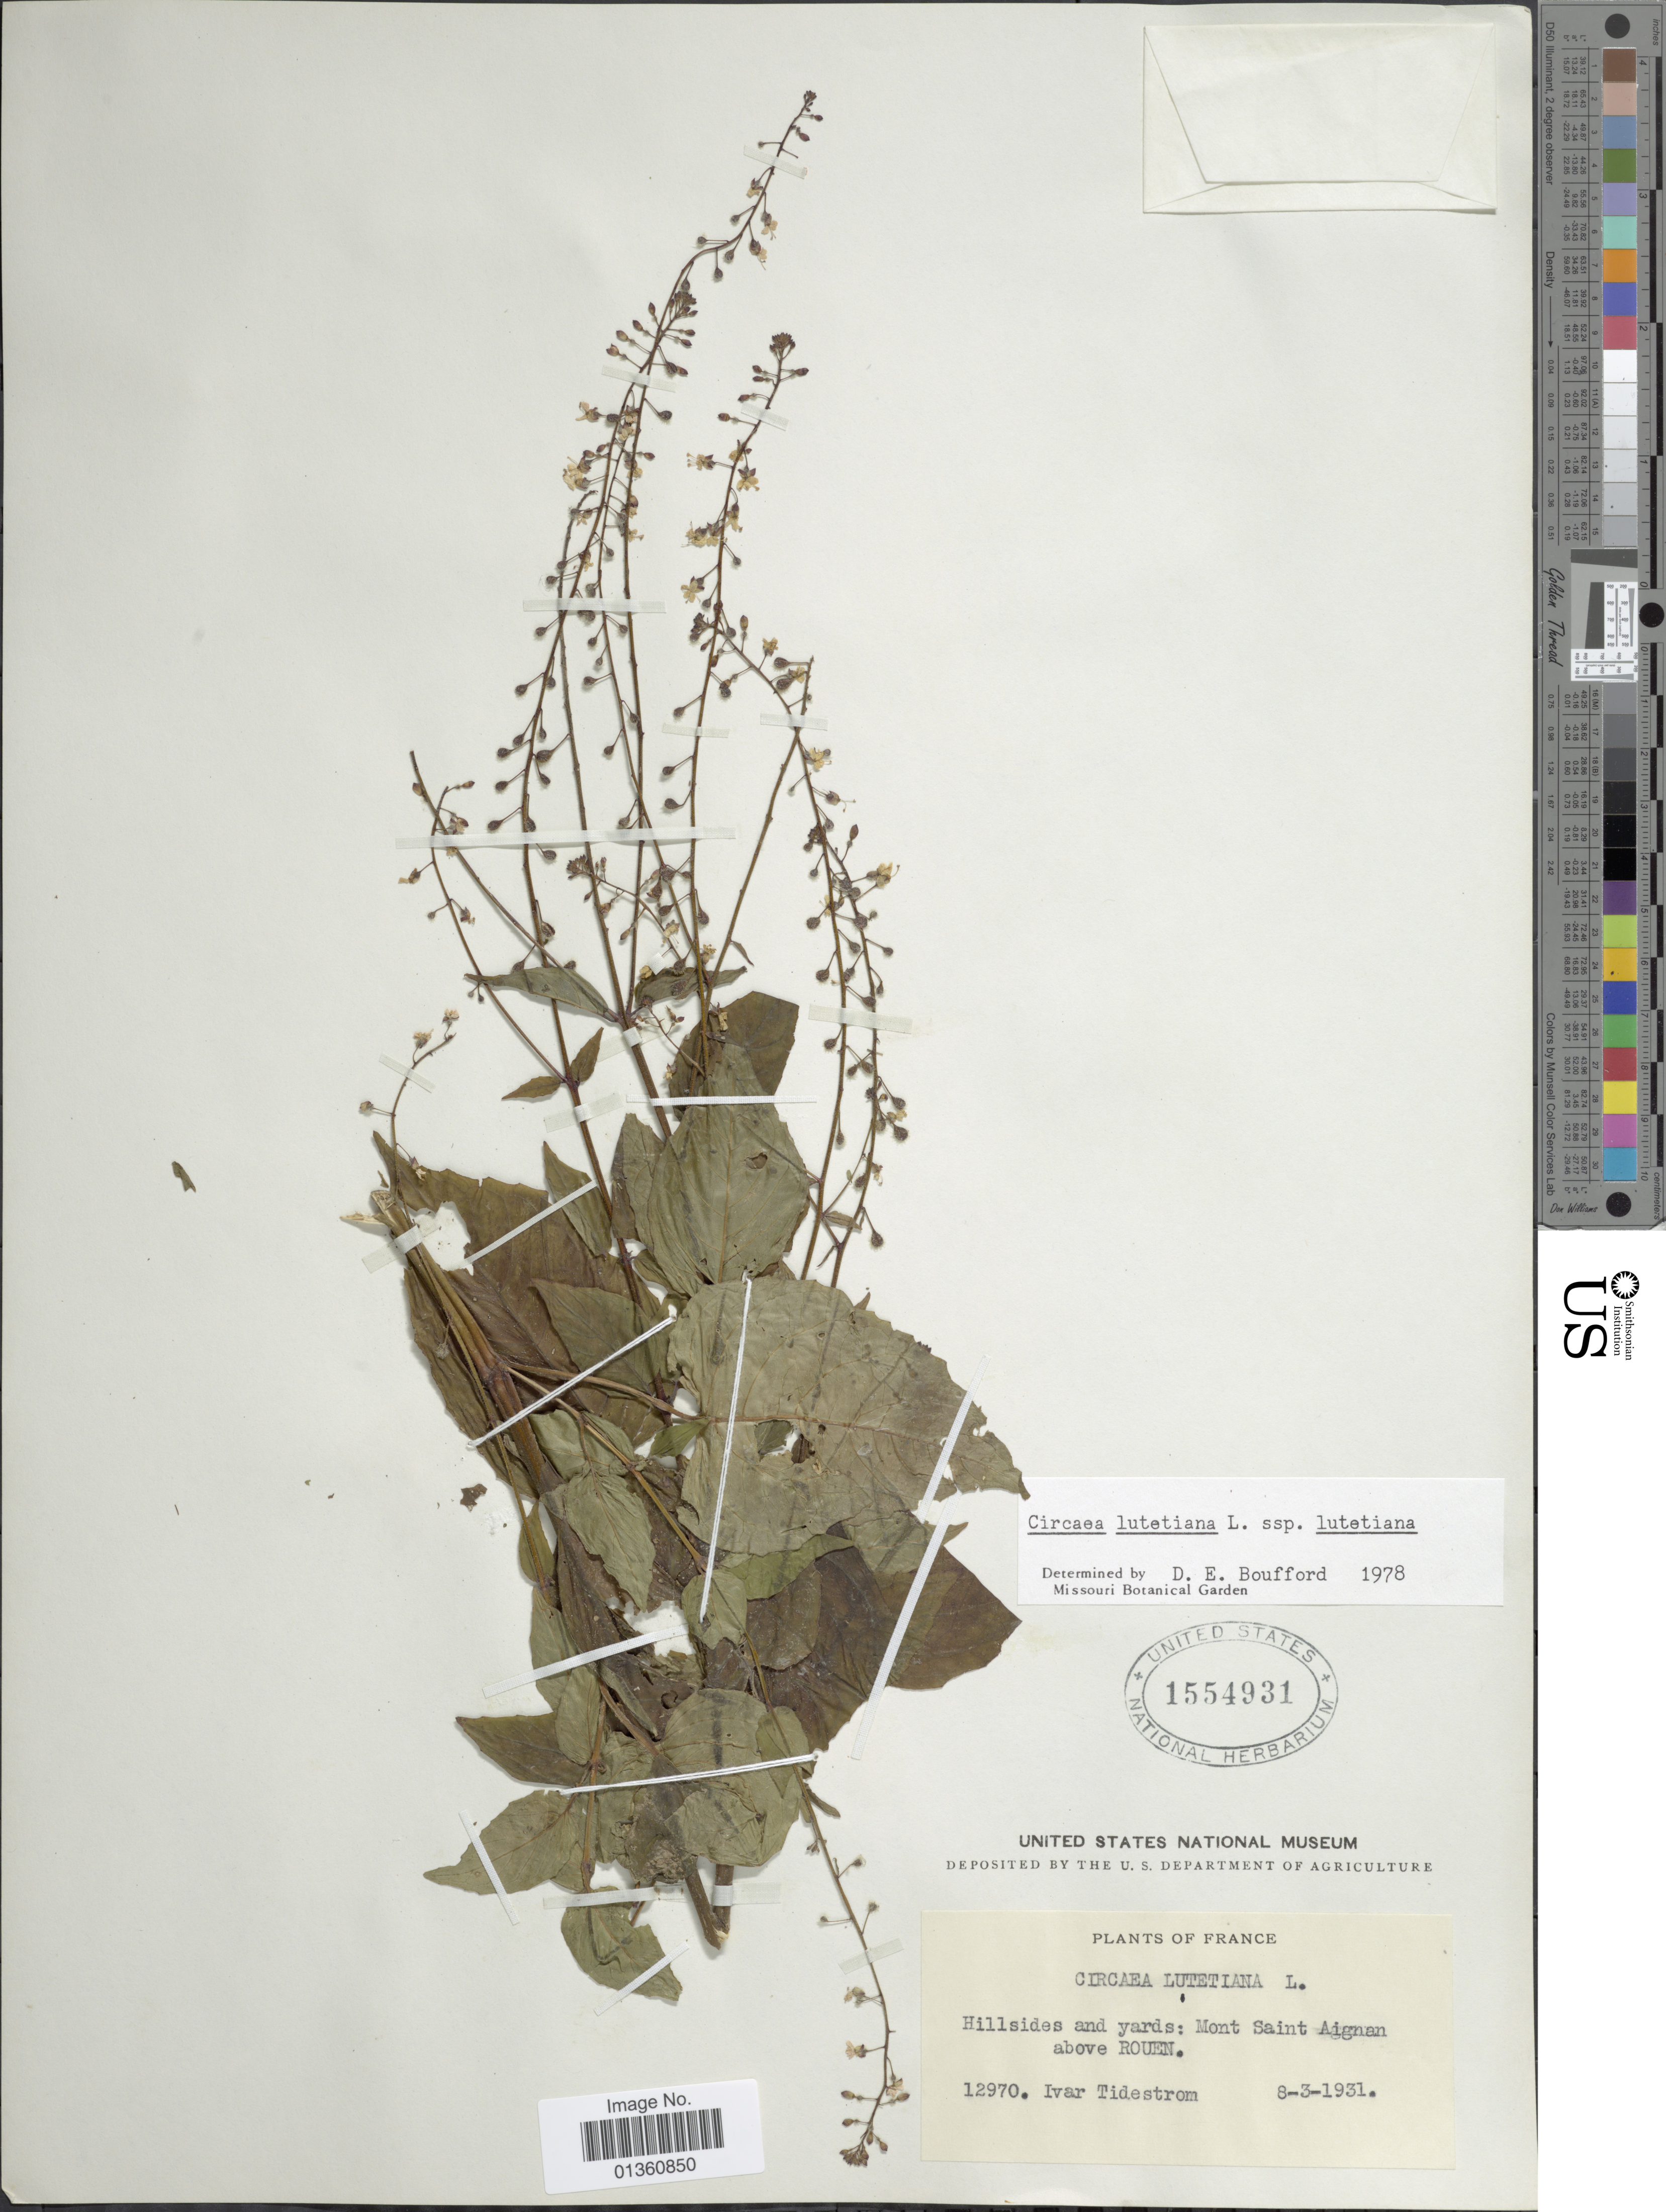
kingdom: Plantae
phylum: Tracheophyta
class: Magnoliopsida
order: Myrtales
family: Onagraceae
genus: Circaea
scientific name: Circaea lutetiana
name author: L.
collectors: I. F. Tidestrom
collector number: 12970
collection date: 1931-03-08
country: France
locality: Hillsides and yards: Mont Saint Aignan above Rouen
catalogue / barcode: US 1554931